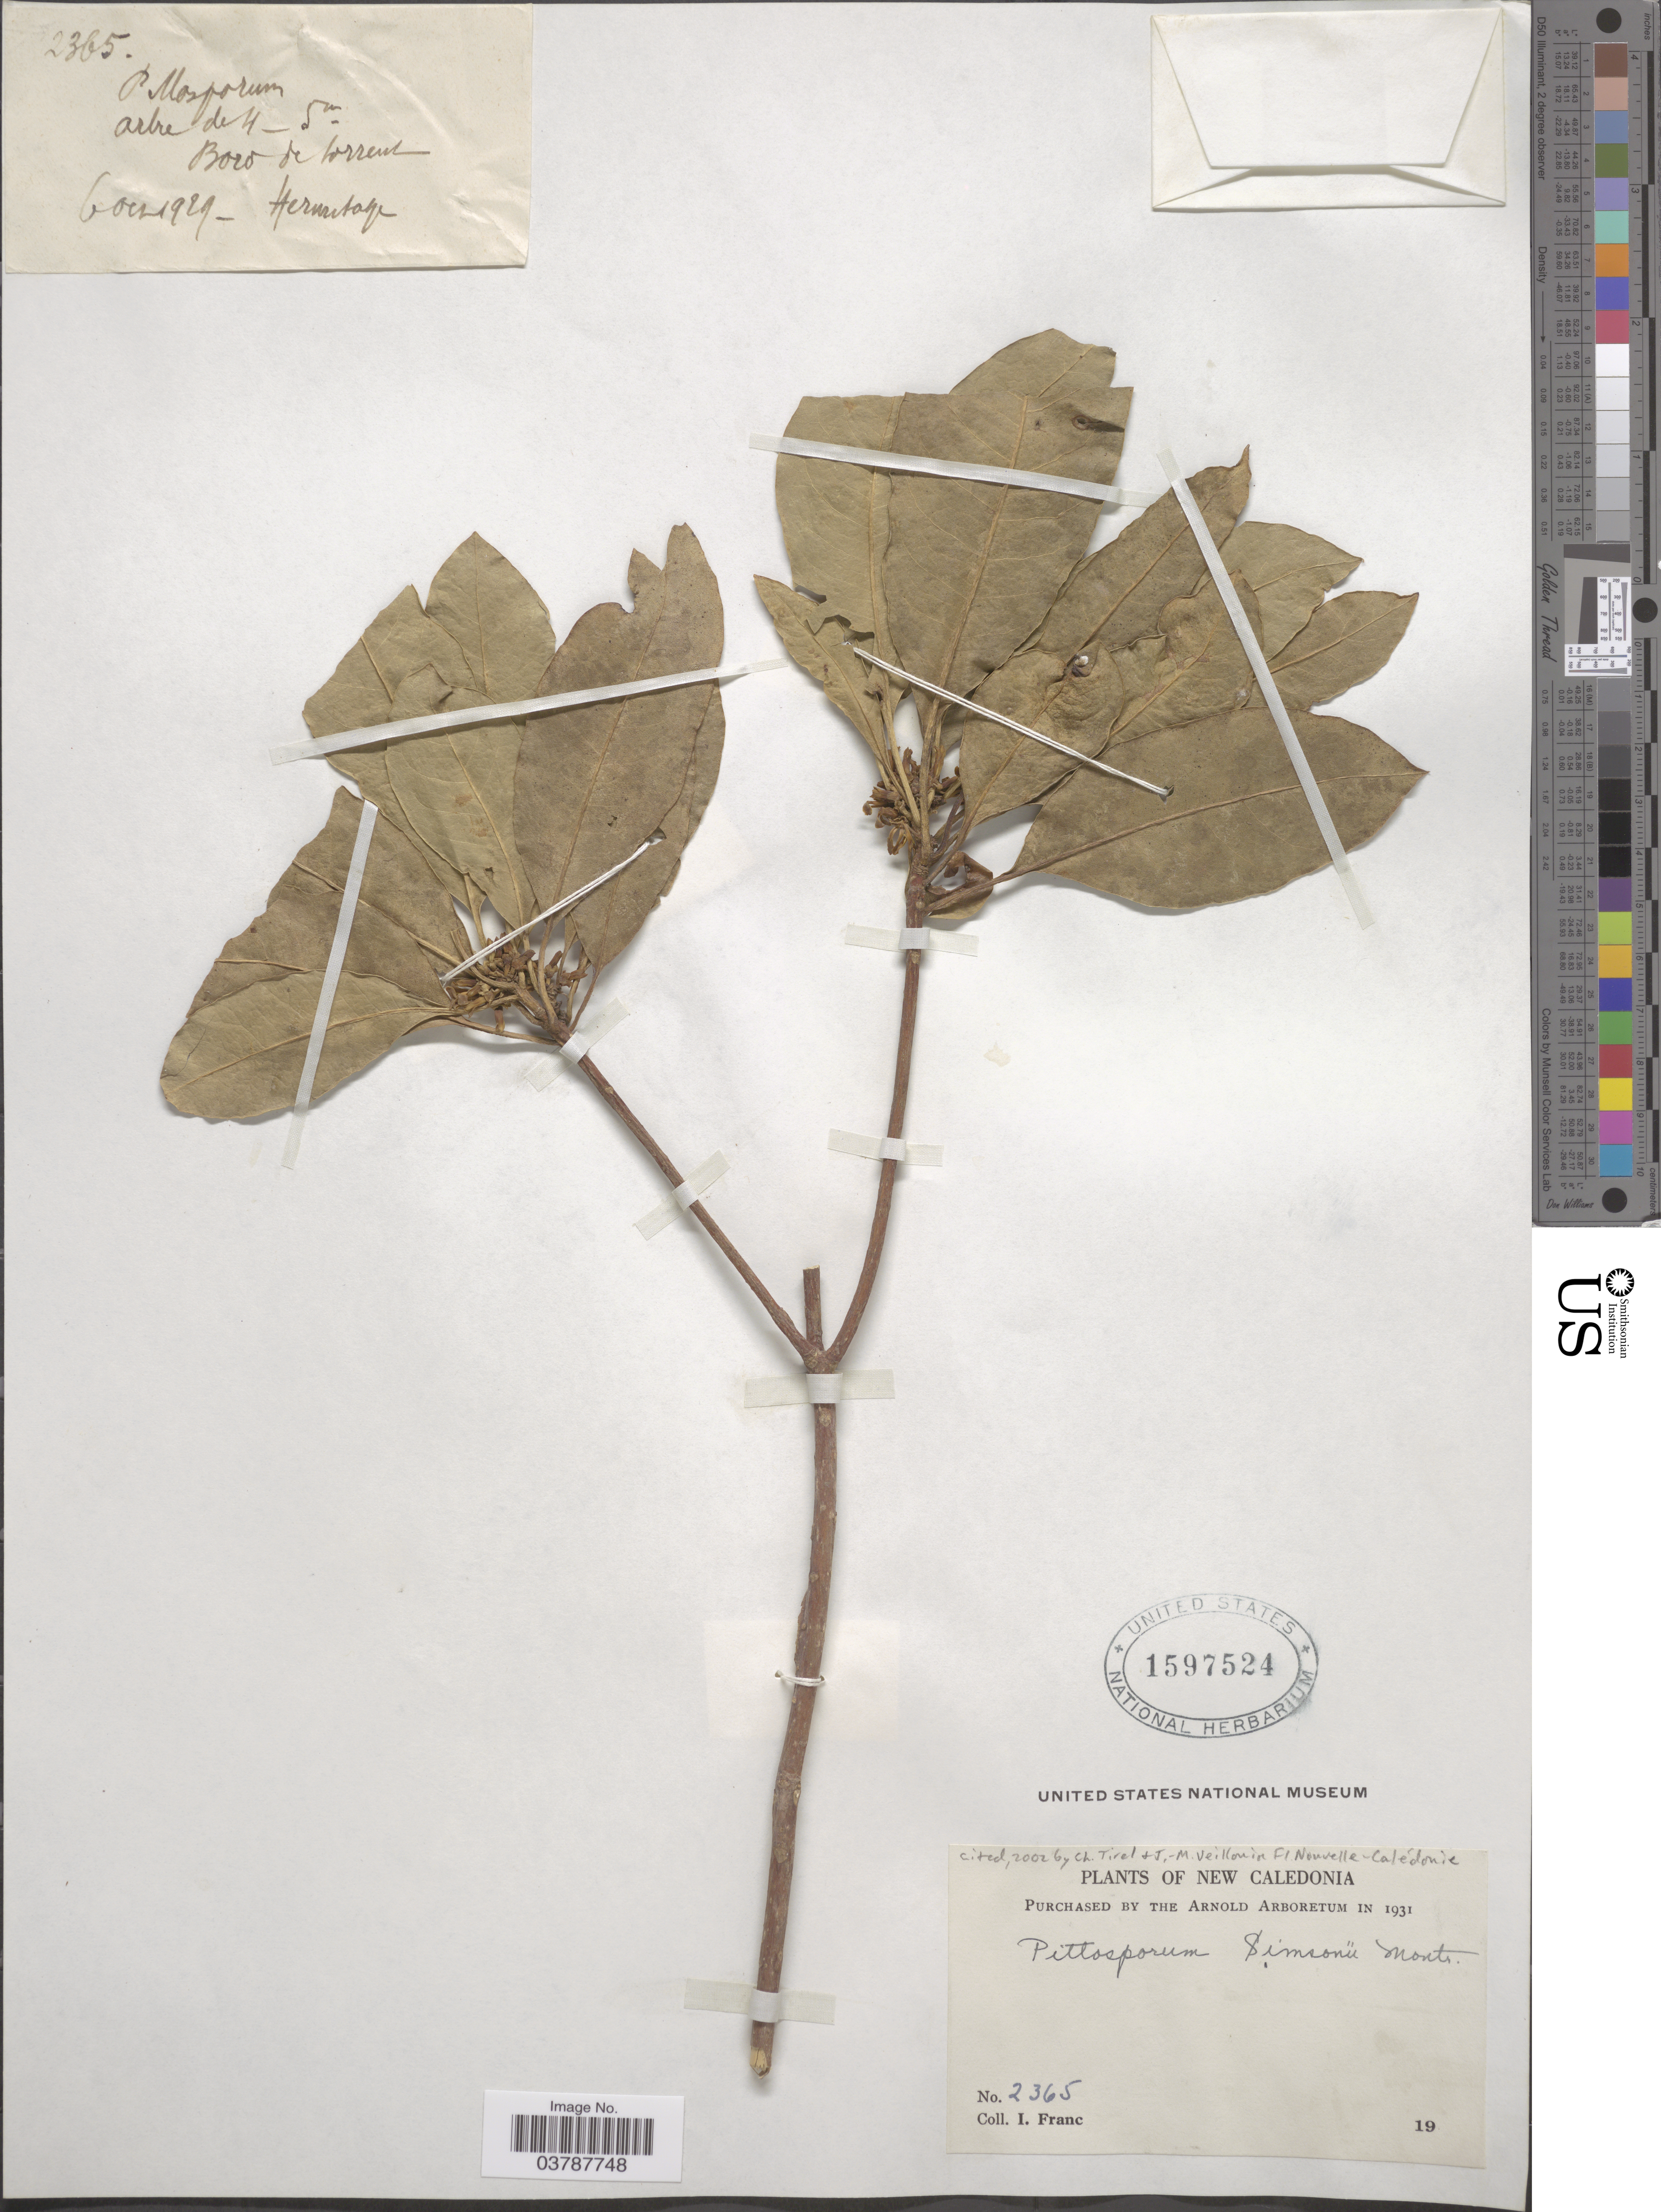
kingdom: Plantae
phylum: Tracheophyta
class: Magnoliopsida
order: Apiales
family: Pittosporaceae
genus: Pittosporum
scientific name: Pittosporum simsonii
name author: Montrouz.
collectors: I. Franc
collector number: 2365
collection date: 1929-10-06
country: New Caledonia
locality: Bord de torrent.* Hermitage.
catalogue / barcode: US 1597524